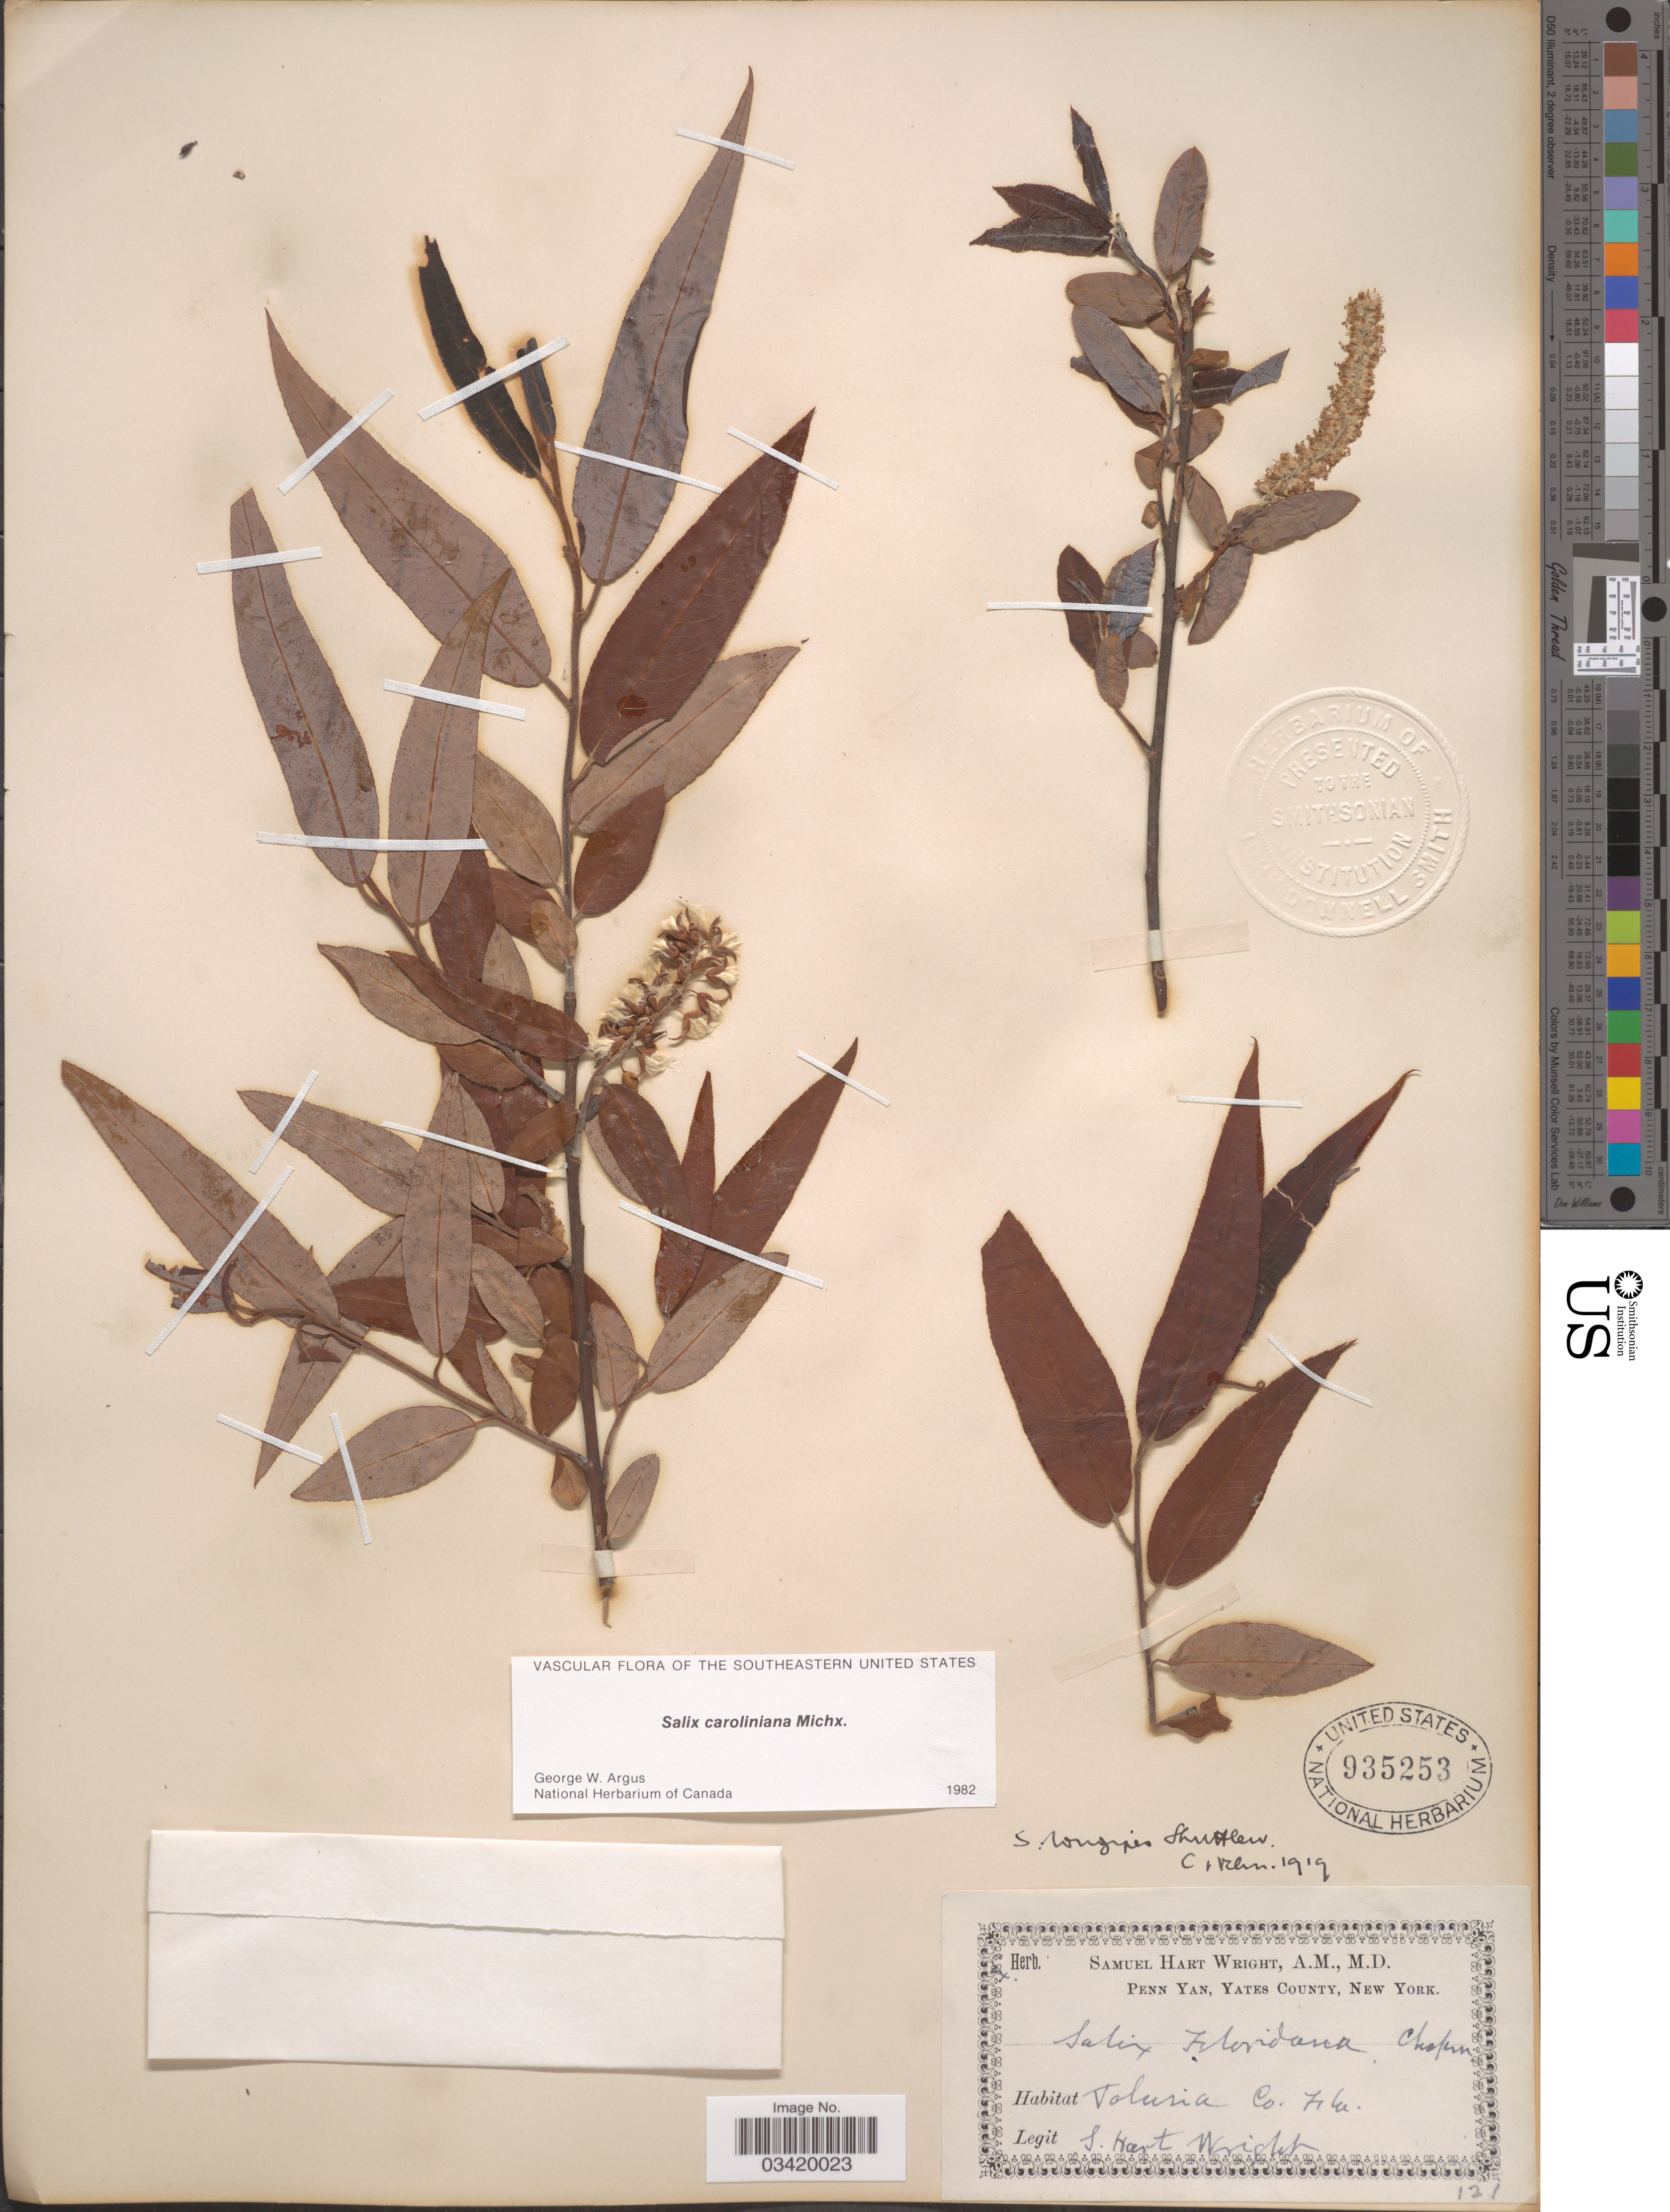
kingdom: Plantae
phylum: Tracheophyta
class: Magnoliopsida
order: Malpighiales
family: Salicaceae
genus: Salix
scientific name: Salix caroliniana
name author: Michx.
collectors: S. H. Wright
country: United States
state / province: Florida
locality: Volusia Co.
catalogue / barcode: US 935253